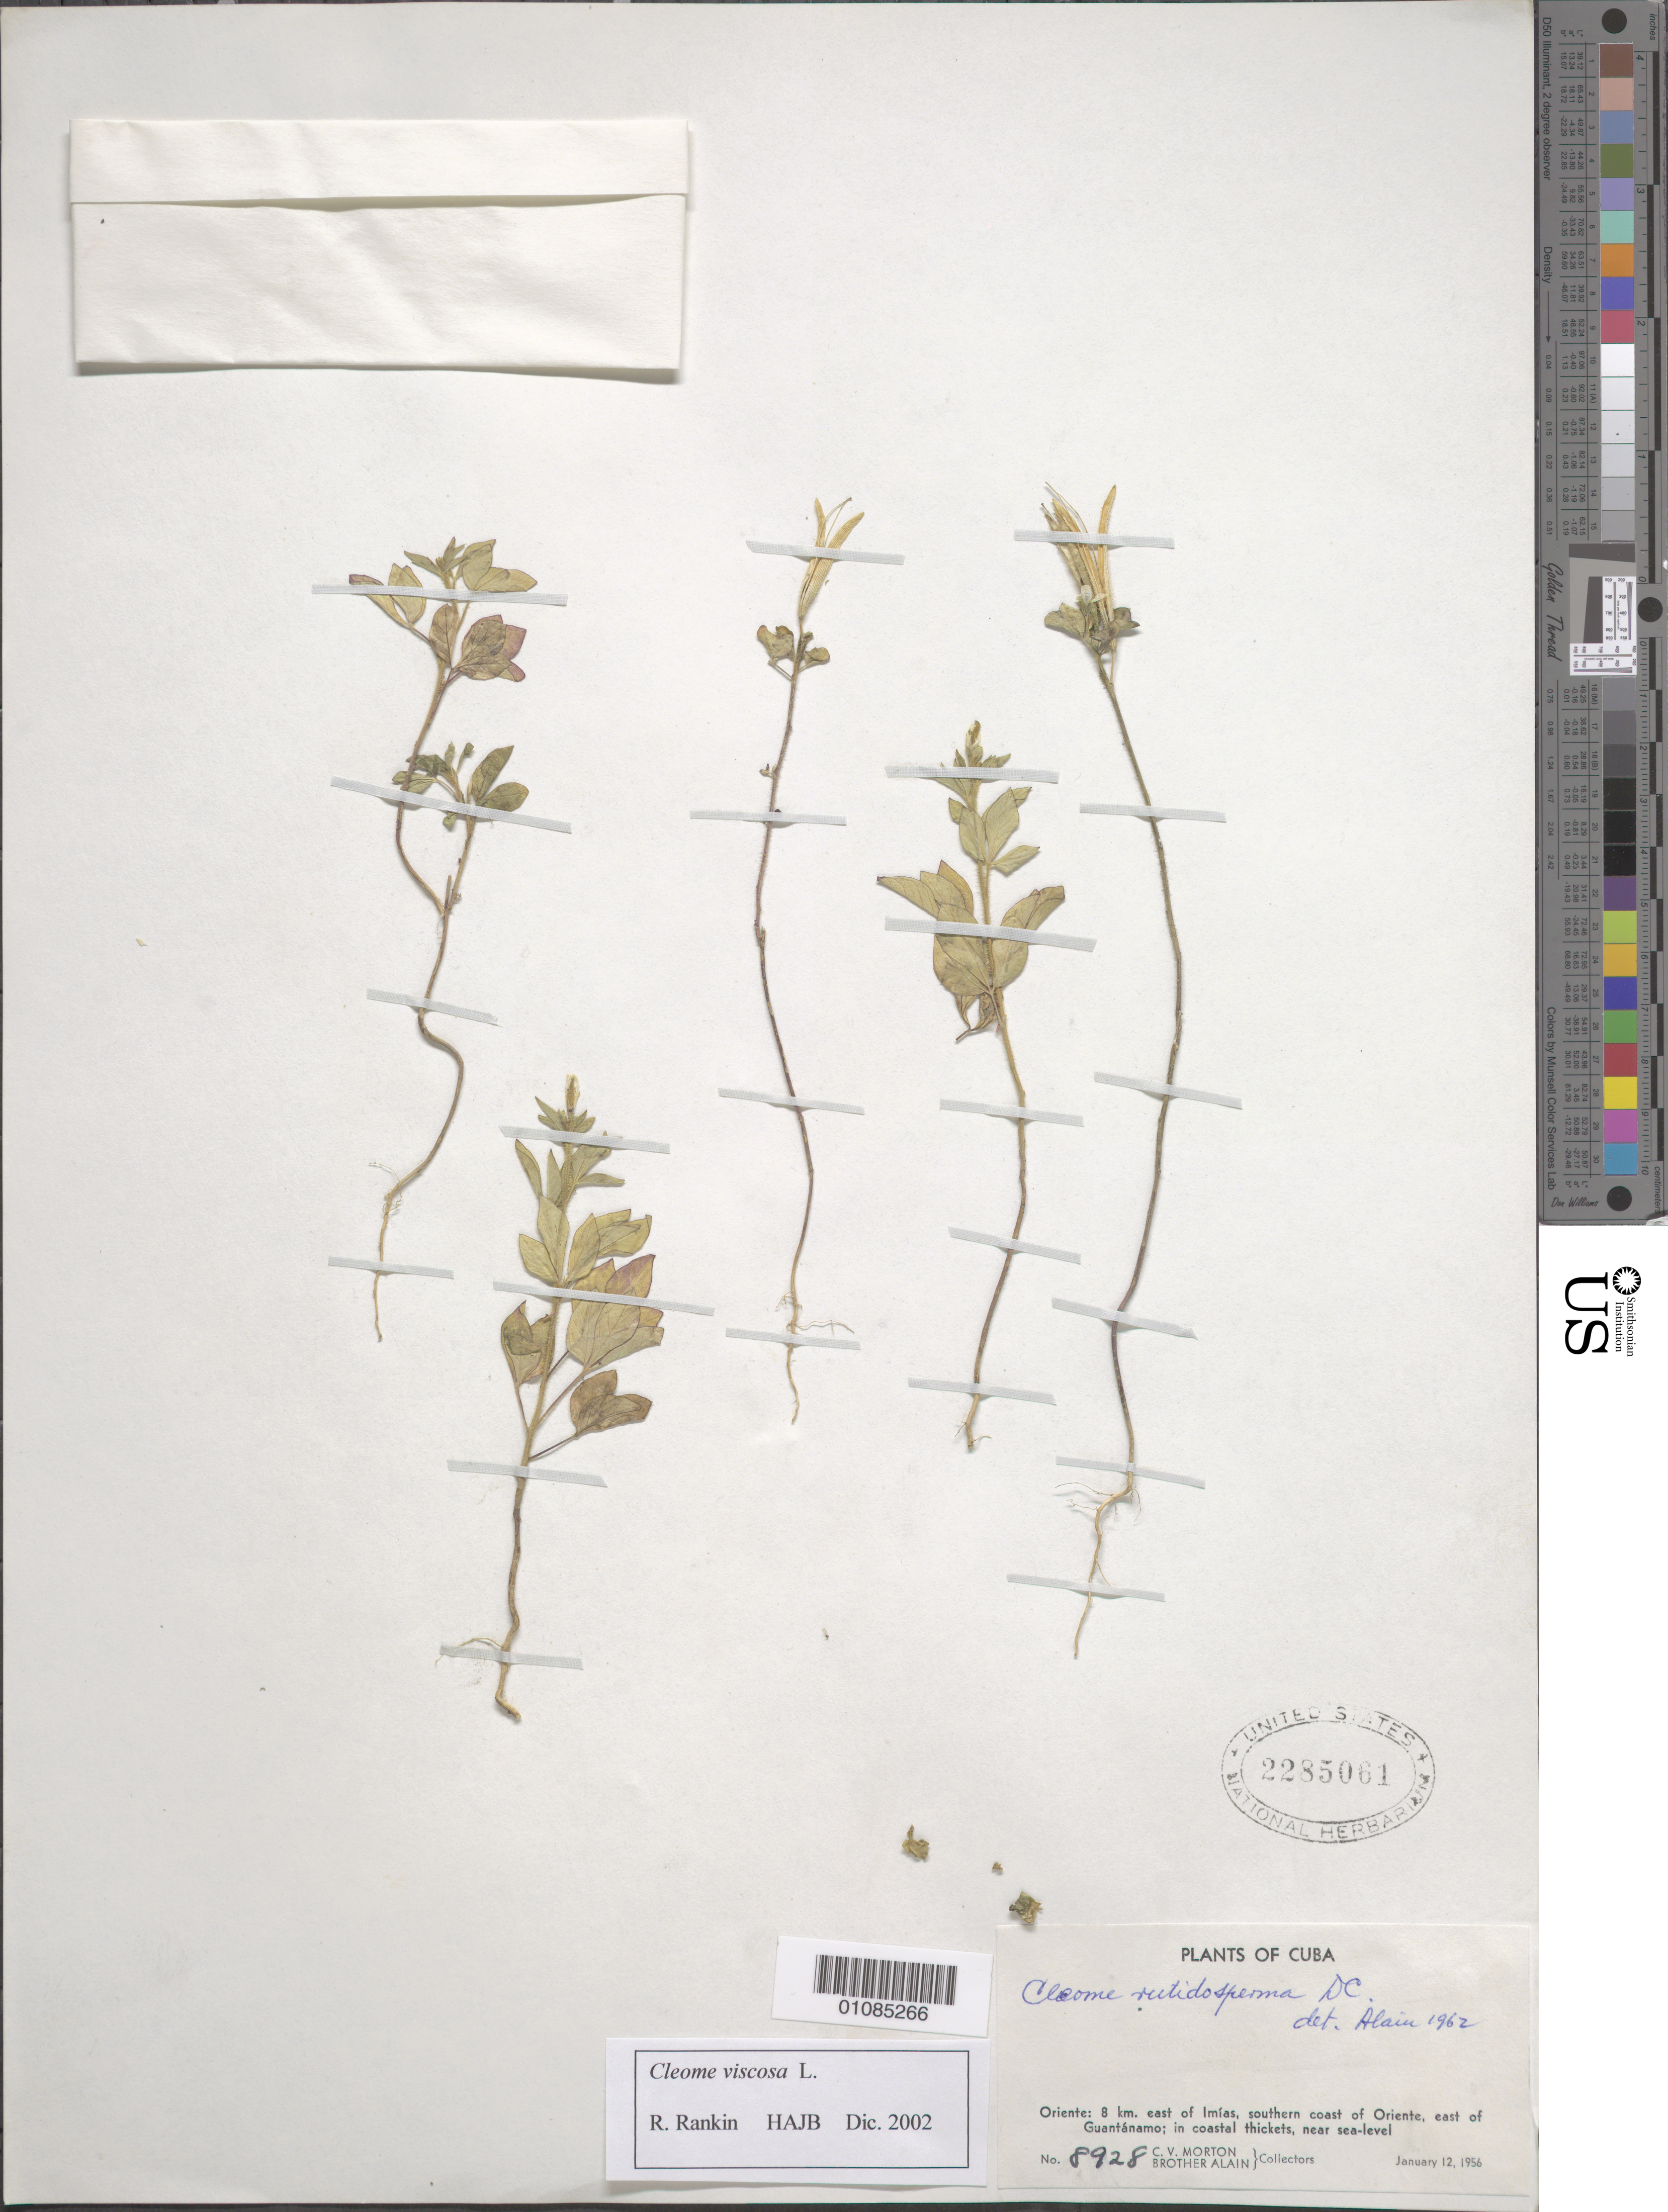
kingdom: Plantae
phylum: Tracheophyta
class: Magnoliopsida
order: Brassicales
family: Cleomaceae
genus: Arivela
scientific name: Arivela viscosa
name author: (L.) Raf.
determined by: Strong, M. T., (US), Smithsonian Institution - National Museum of Natural History (UNITED STATES)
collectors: C. V. Morton & A. H. Liogier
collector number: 8928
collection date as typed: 12 Jan 1956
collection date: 1956-01-12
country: Cuba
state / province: Guantanamo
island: Cuba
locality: Oriente: 8 km E of Imias, Southern coast of Oriente, E of Guantánamo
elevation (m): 0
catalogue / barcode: US 2285061